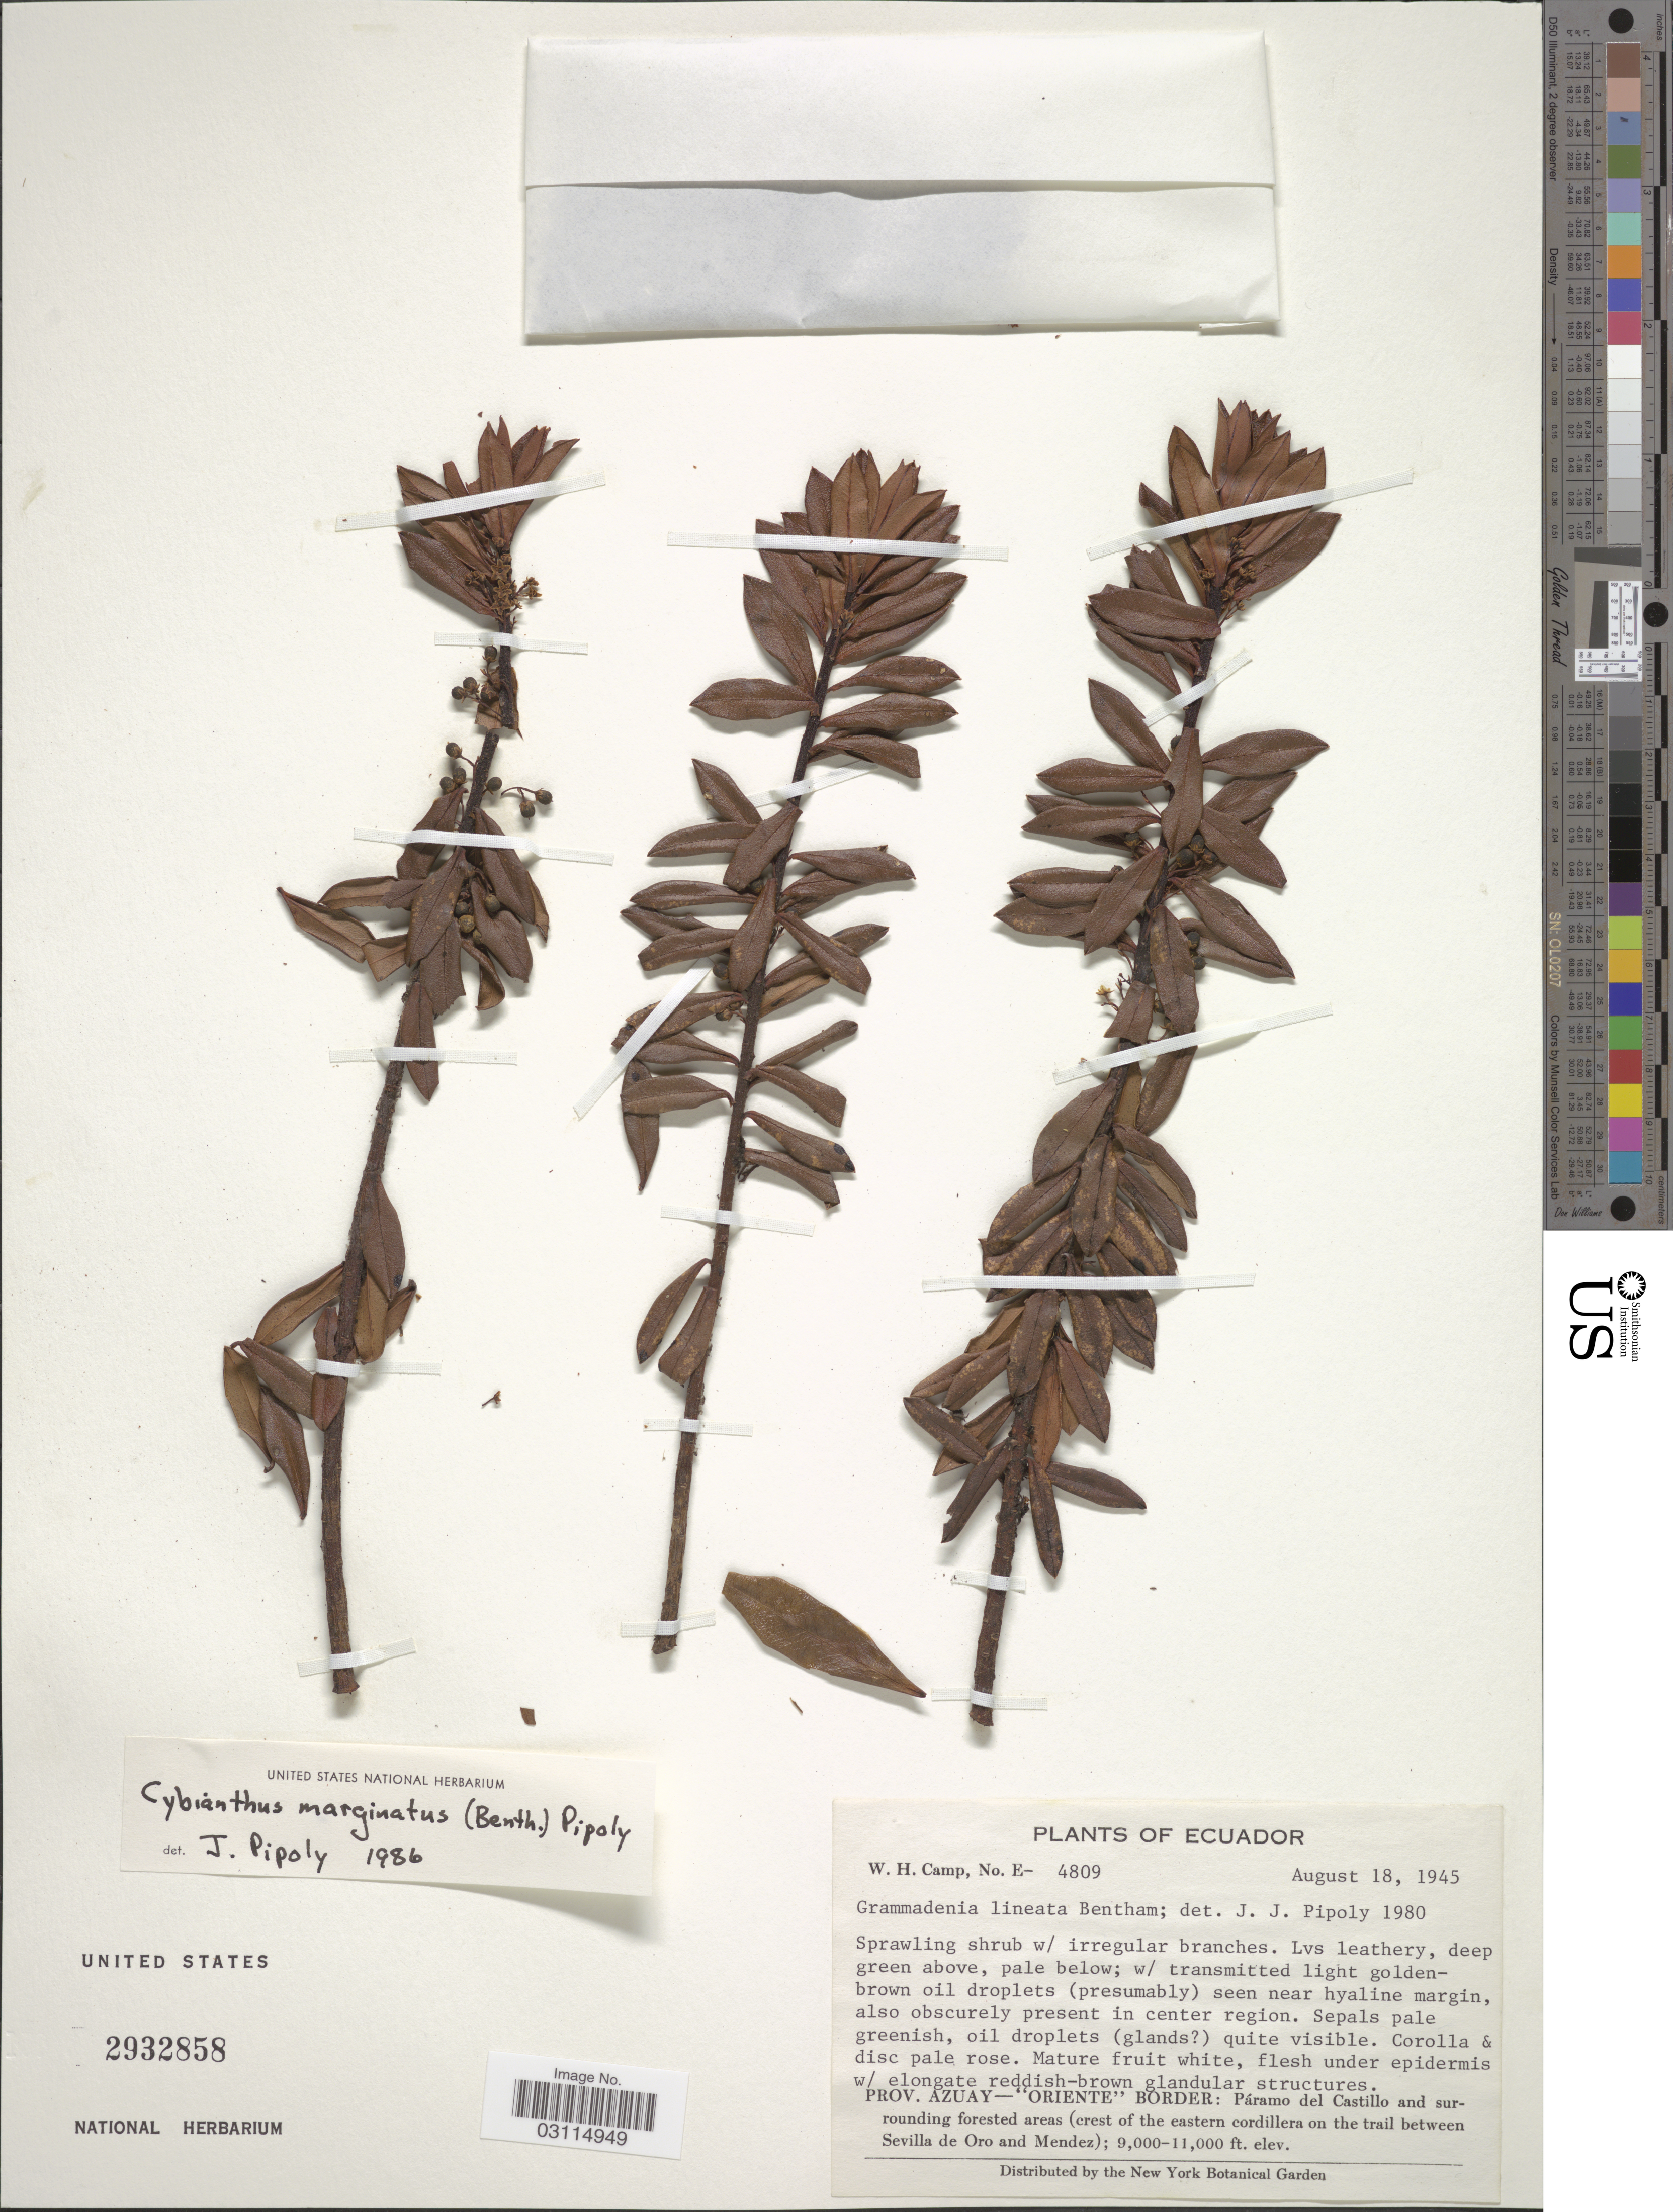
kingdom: Plantae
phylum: Tracheophyta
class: Magnoliopsida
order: Ericales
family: Primulaceae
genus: Cybianthus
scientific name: Cybianthus marginatus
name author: (Benth.) Pipoly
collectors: W. H. Camp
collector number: E-4809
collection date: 1945-08-18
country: Ecuador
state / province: Azuay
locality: Oriente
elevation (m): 2743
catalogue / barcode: US 2932858